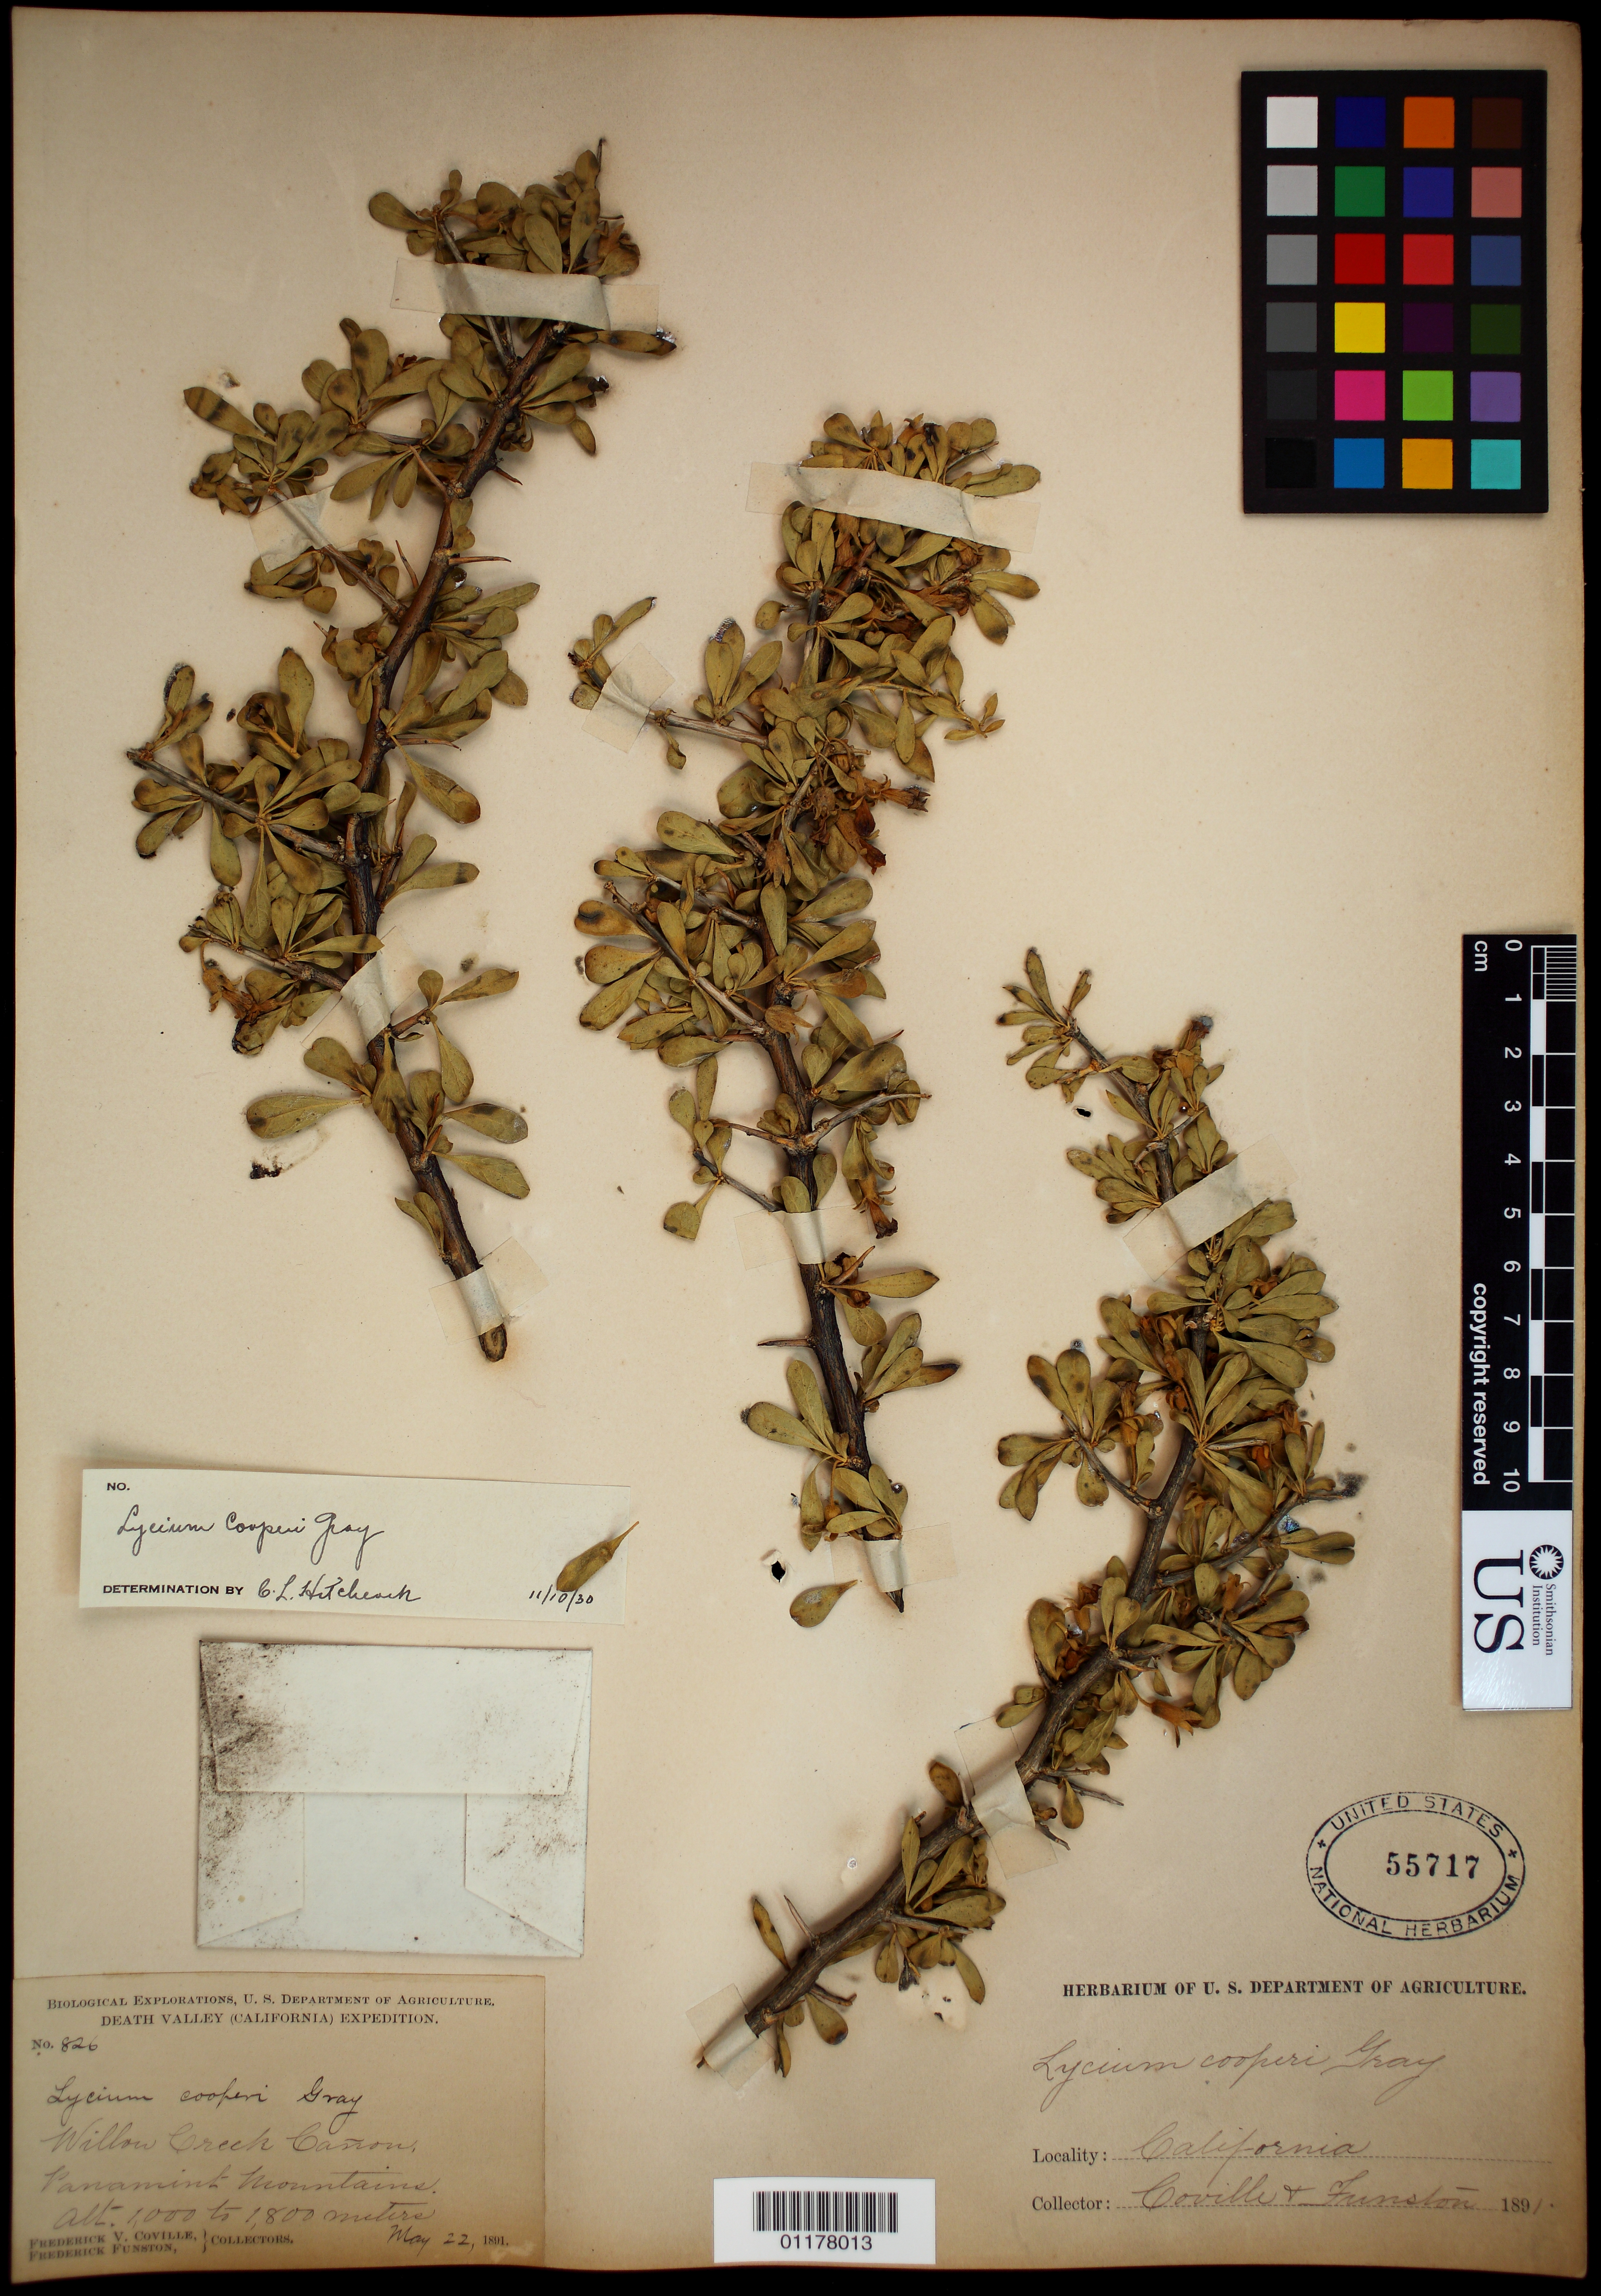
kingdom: Plantae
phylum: Tracheophyta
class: Magnoliopsida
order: Solanales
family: Solanaceae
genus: Lycium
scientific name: Lycium cooperi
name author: A. Gray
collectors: F. V. Coville & F. Funston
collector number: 826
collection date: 1891-05-22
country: United States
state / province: California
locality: Willow Creek Canyon, Panamint Mountains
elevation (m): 1000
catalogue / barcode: US 55717